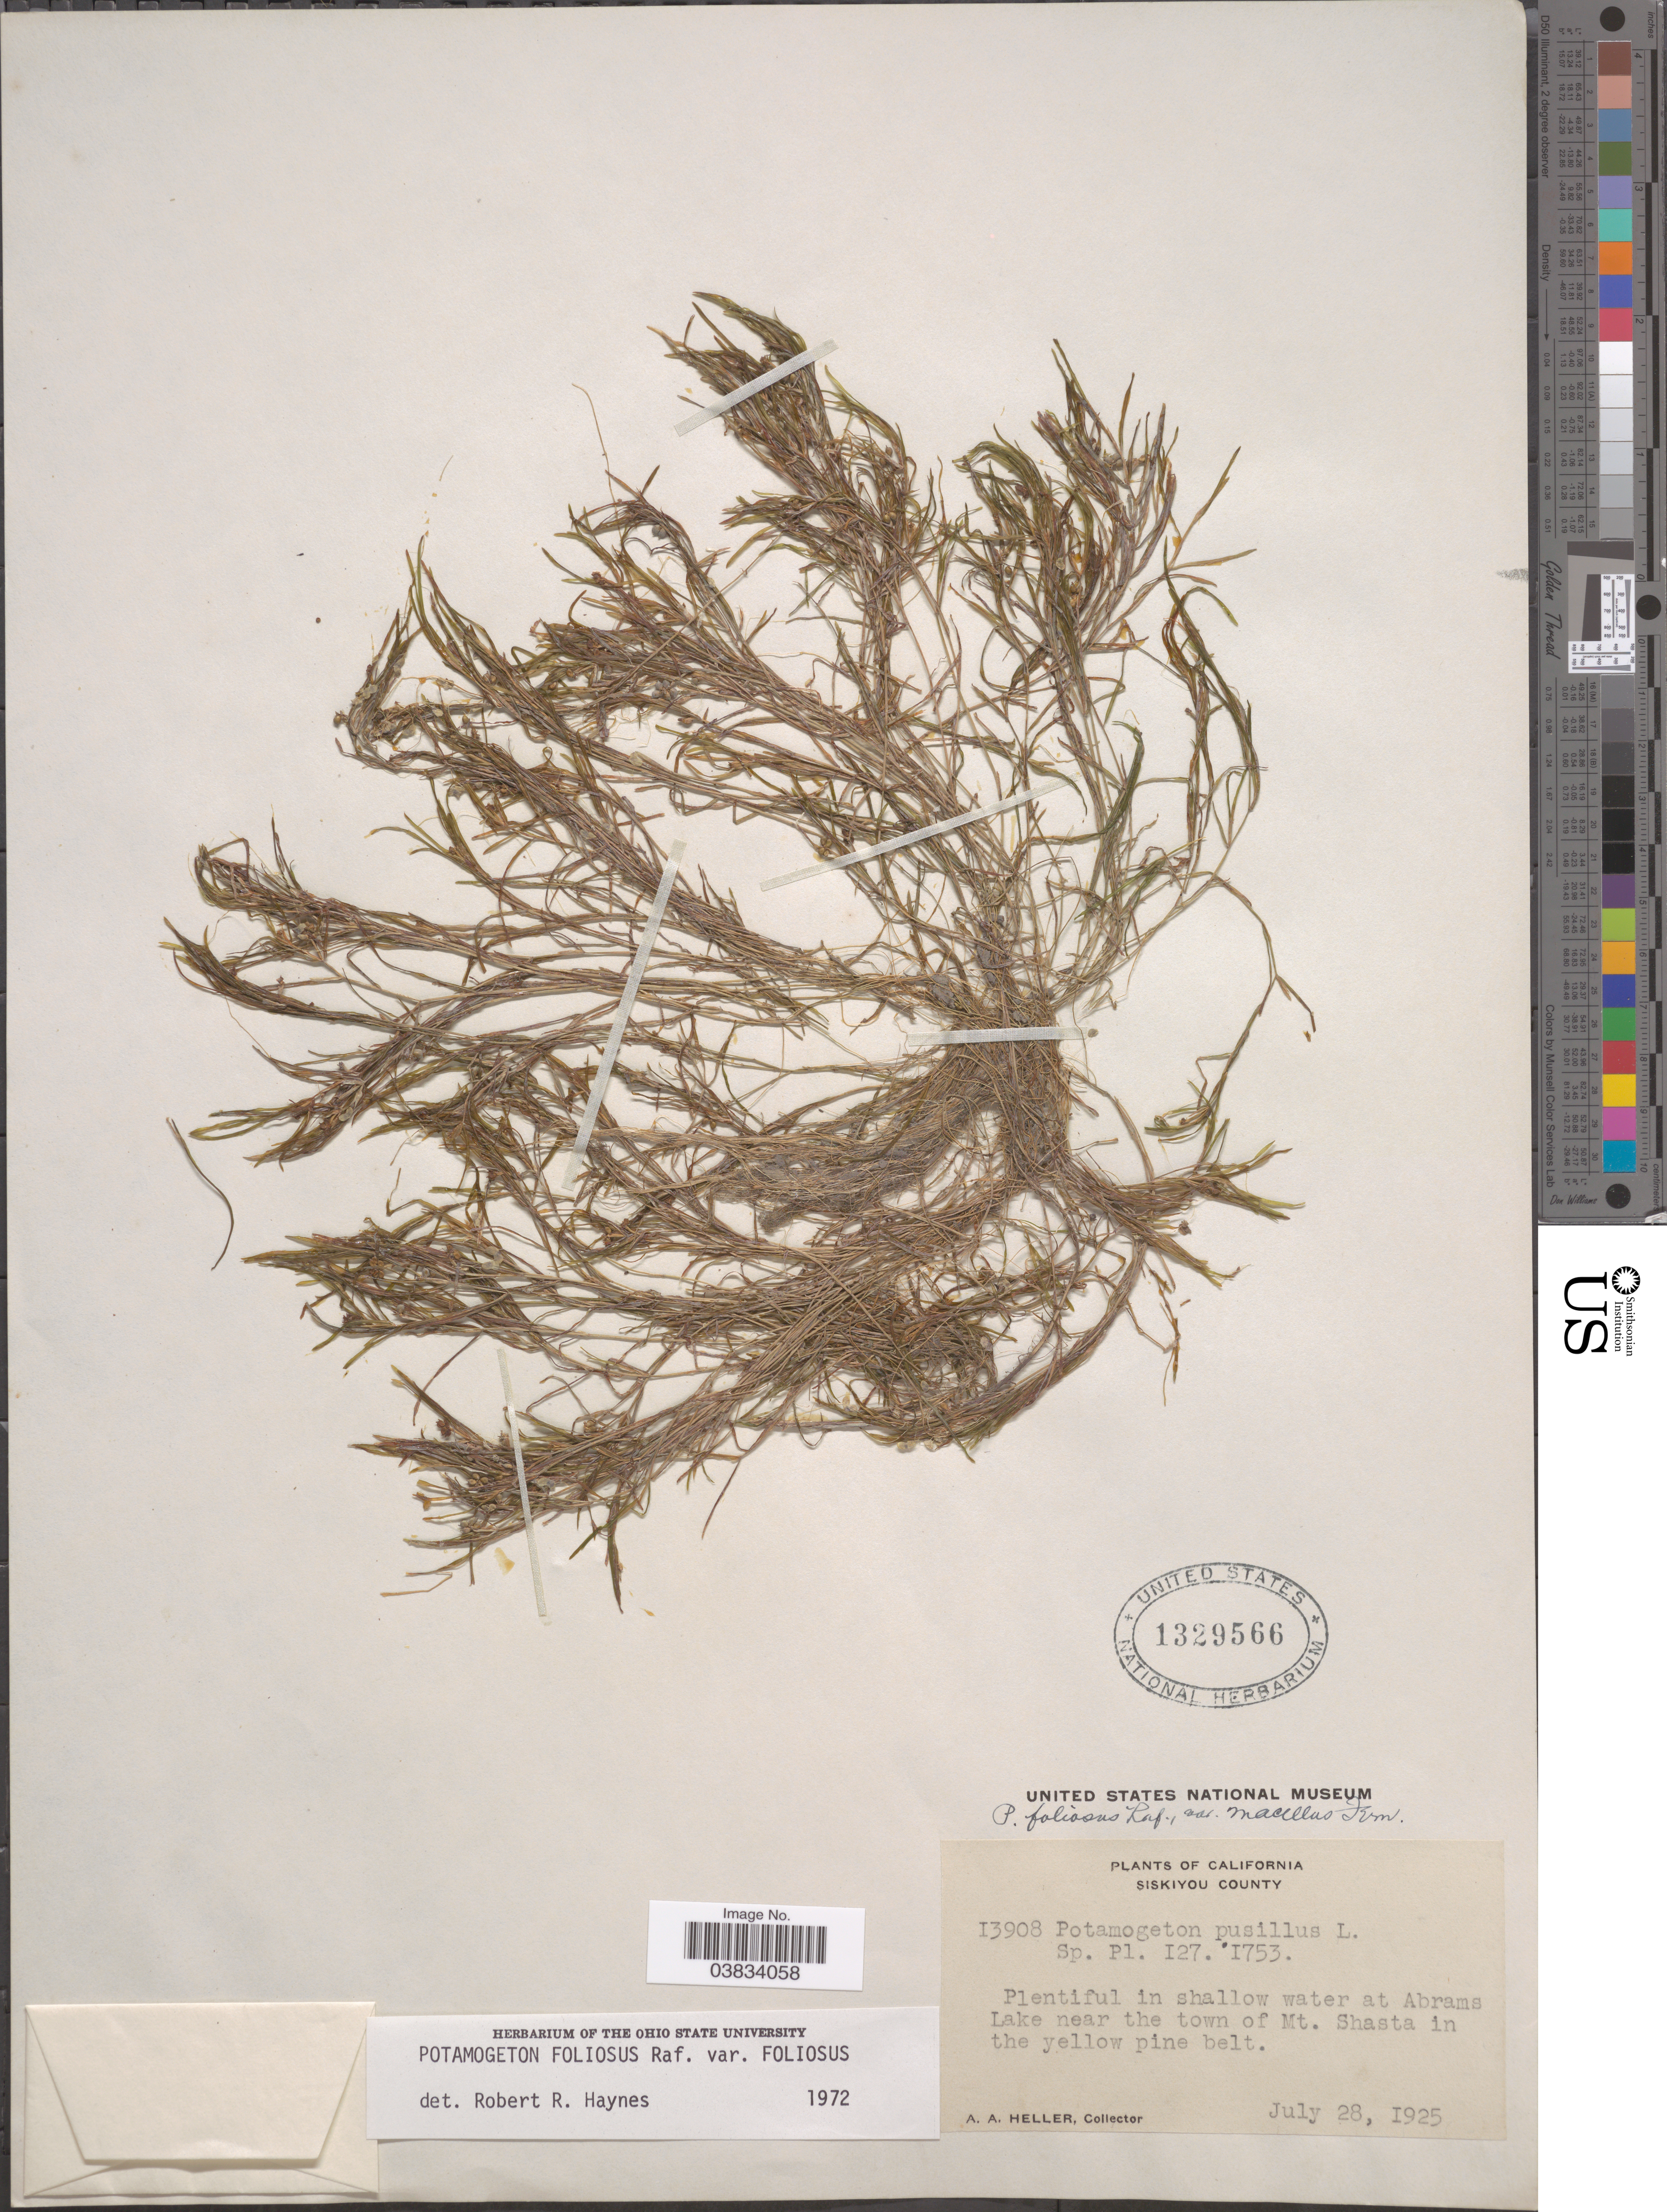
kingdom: Plantae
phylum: Tracheophyta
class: Liliopsida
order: Alismatales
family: Potamogetonaceae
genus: Potamogeton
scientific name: Potamogeton foliosus var. foliosus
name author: Raf.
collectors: A. A. Heller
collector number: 13908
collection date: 1925-07-28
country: United States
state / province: California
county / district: Siskiyou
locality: Siskiyou County. At Abrams Lake near the town of Mt. Shasta on the yellow pine belt.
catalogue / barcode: US 1329566